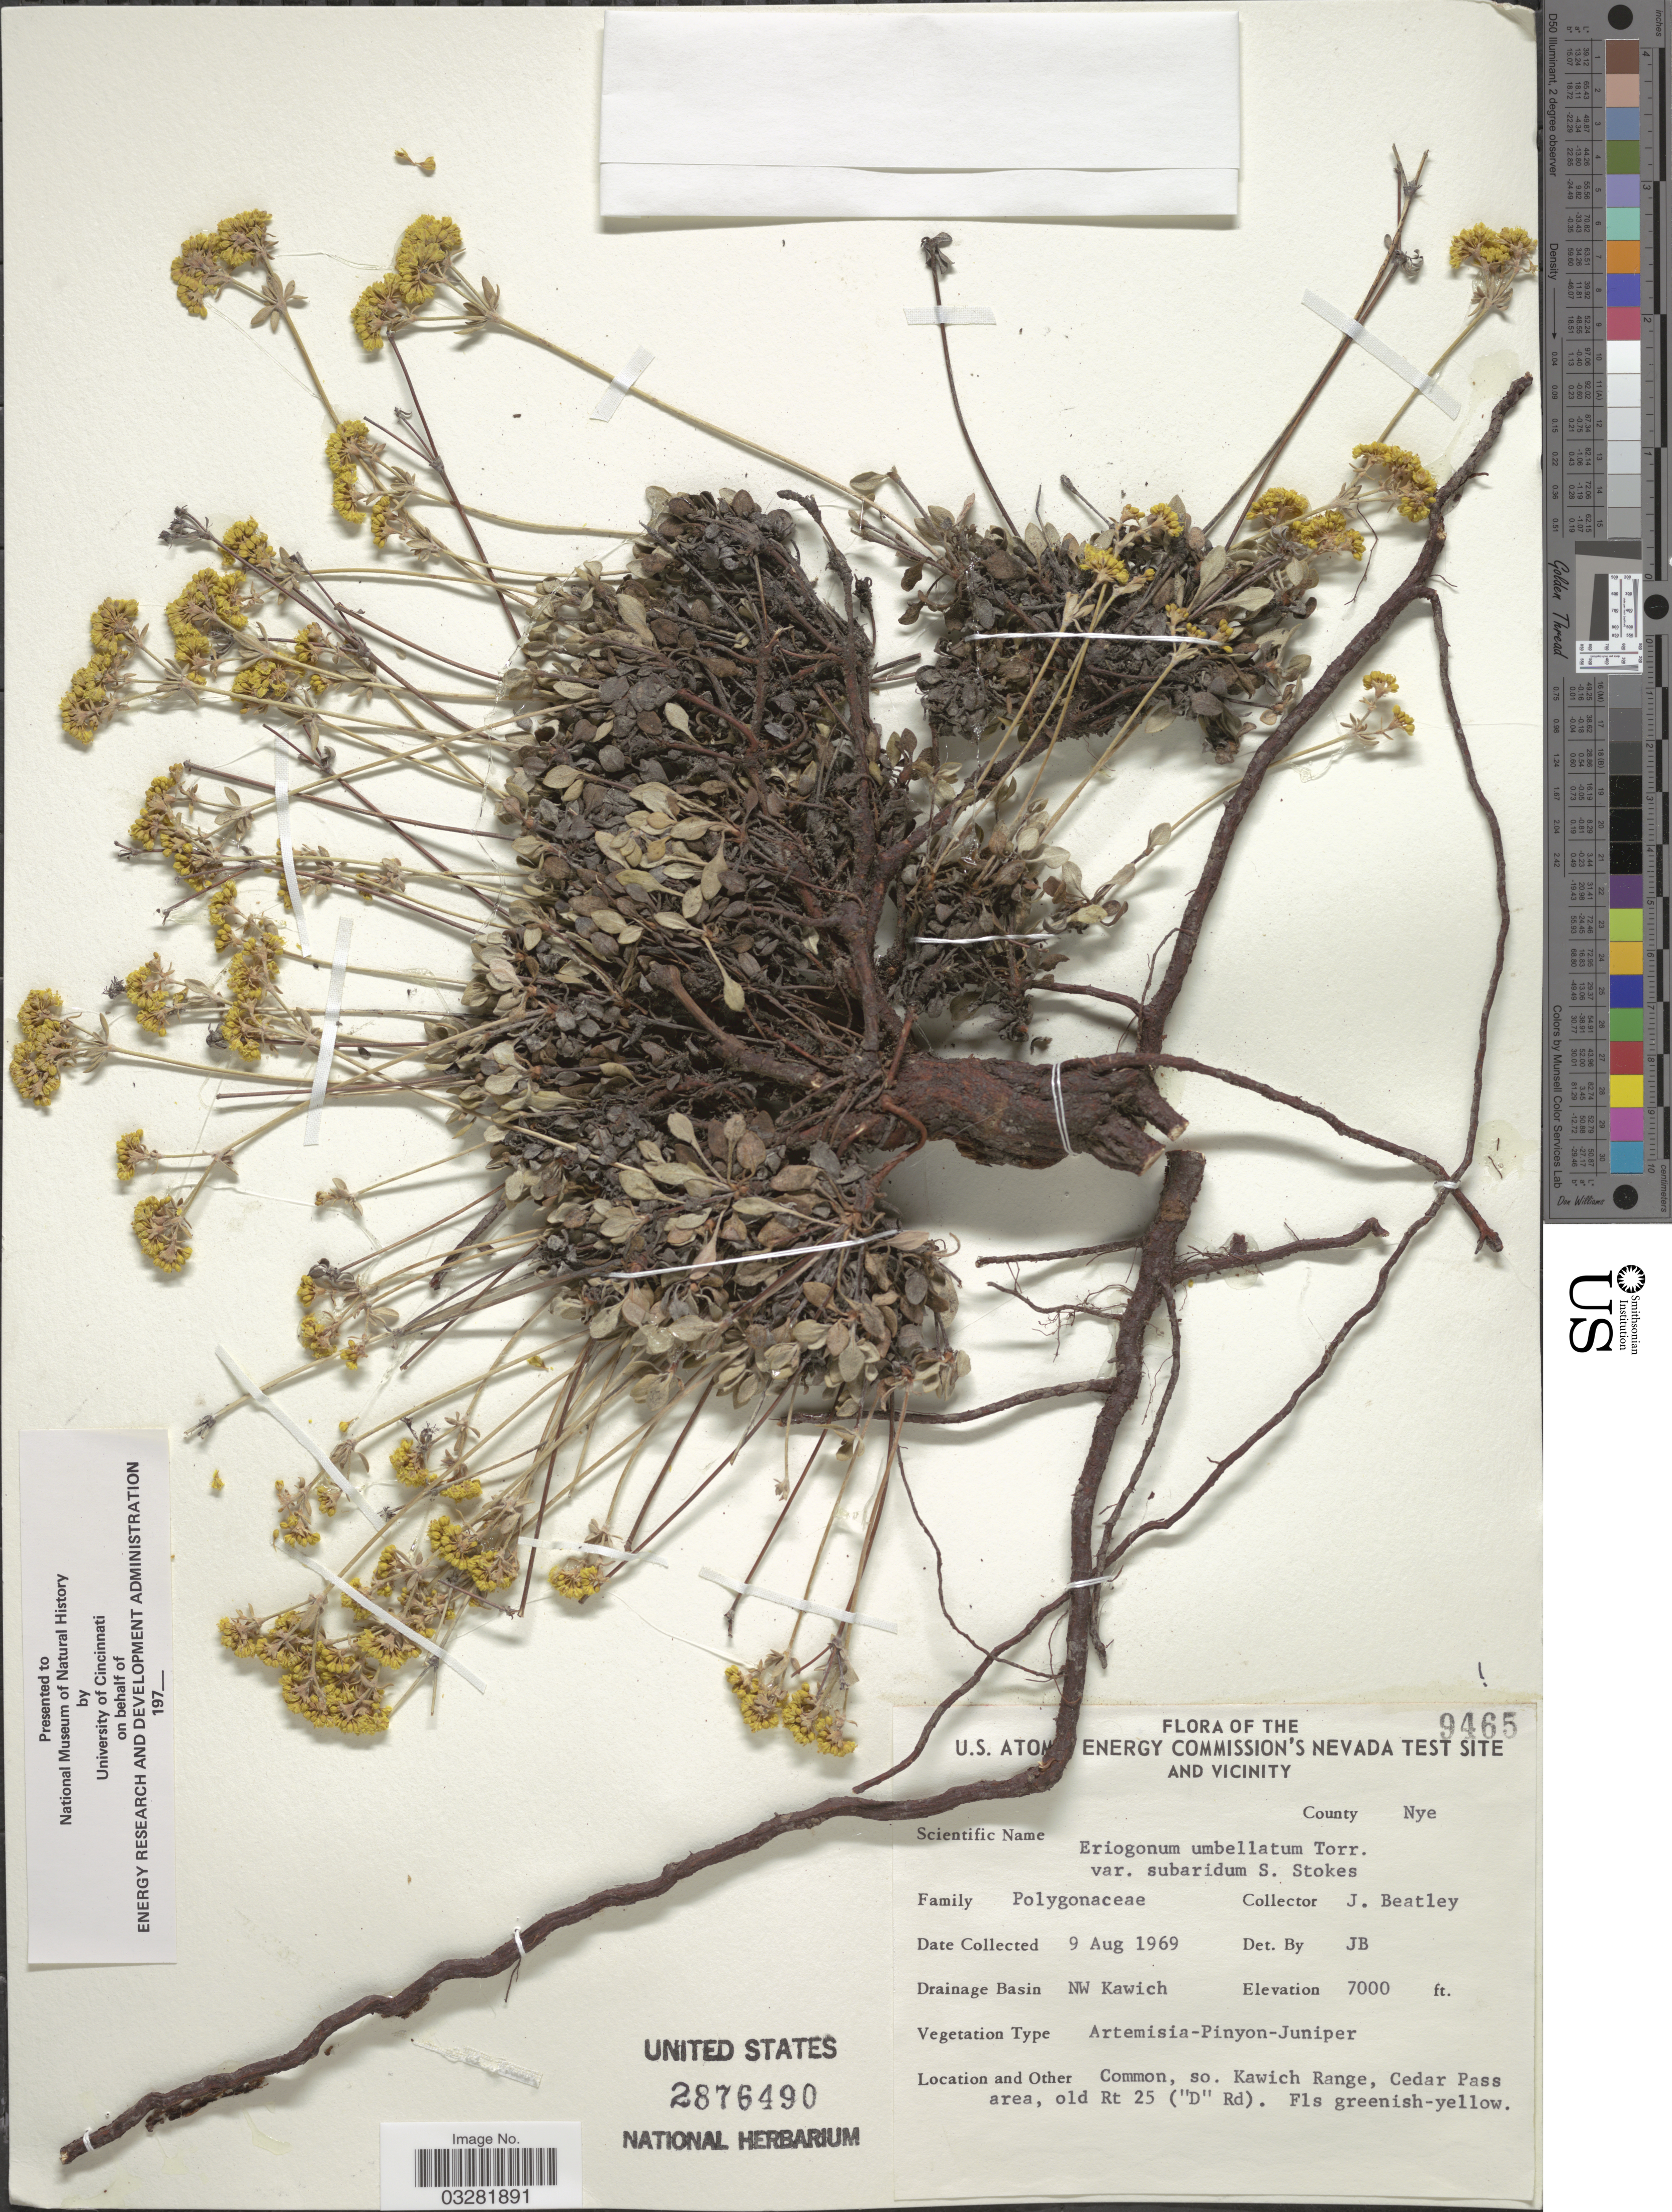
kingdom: Plantae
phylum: Tracheophyta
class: Magnoliopsida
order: Caryophyllales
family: Polygonaceae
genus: Eriogonum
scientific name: Eriogonum umbellatum var. subaridum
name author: S. Stokes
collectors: J. C. Beatley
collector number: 9465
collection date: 1969-08-09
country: United States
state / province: Nevada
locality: The U.S. Atomic Energy Commission's Nevada Test Site and Vicinity. County Nye. Drainage Basin NW Kawich. So. Kawich Range, Cedar Pass area, old Rt 25 ("D" Rd).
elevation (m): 2134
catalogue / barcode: US 2876490